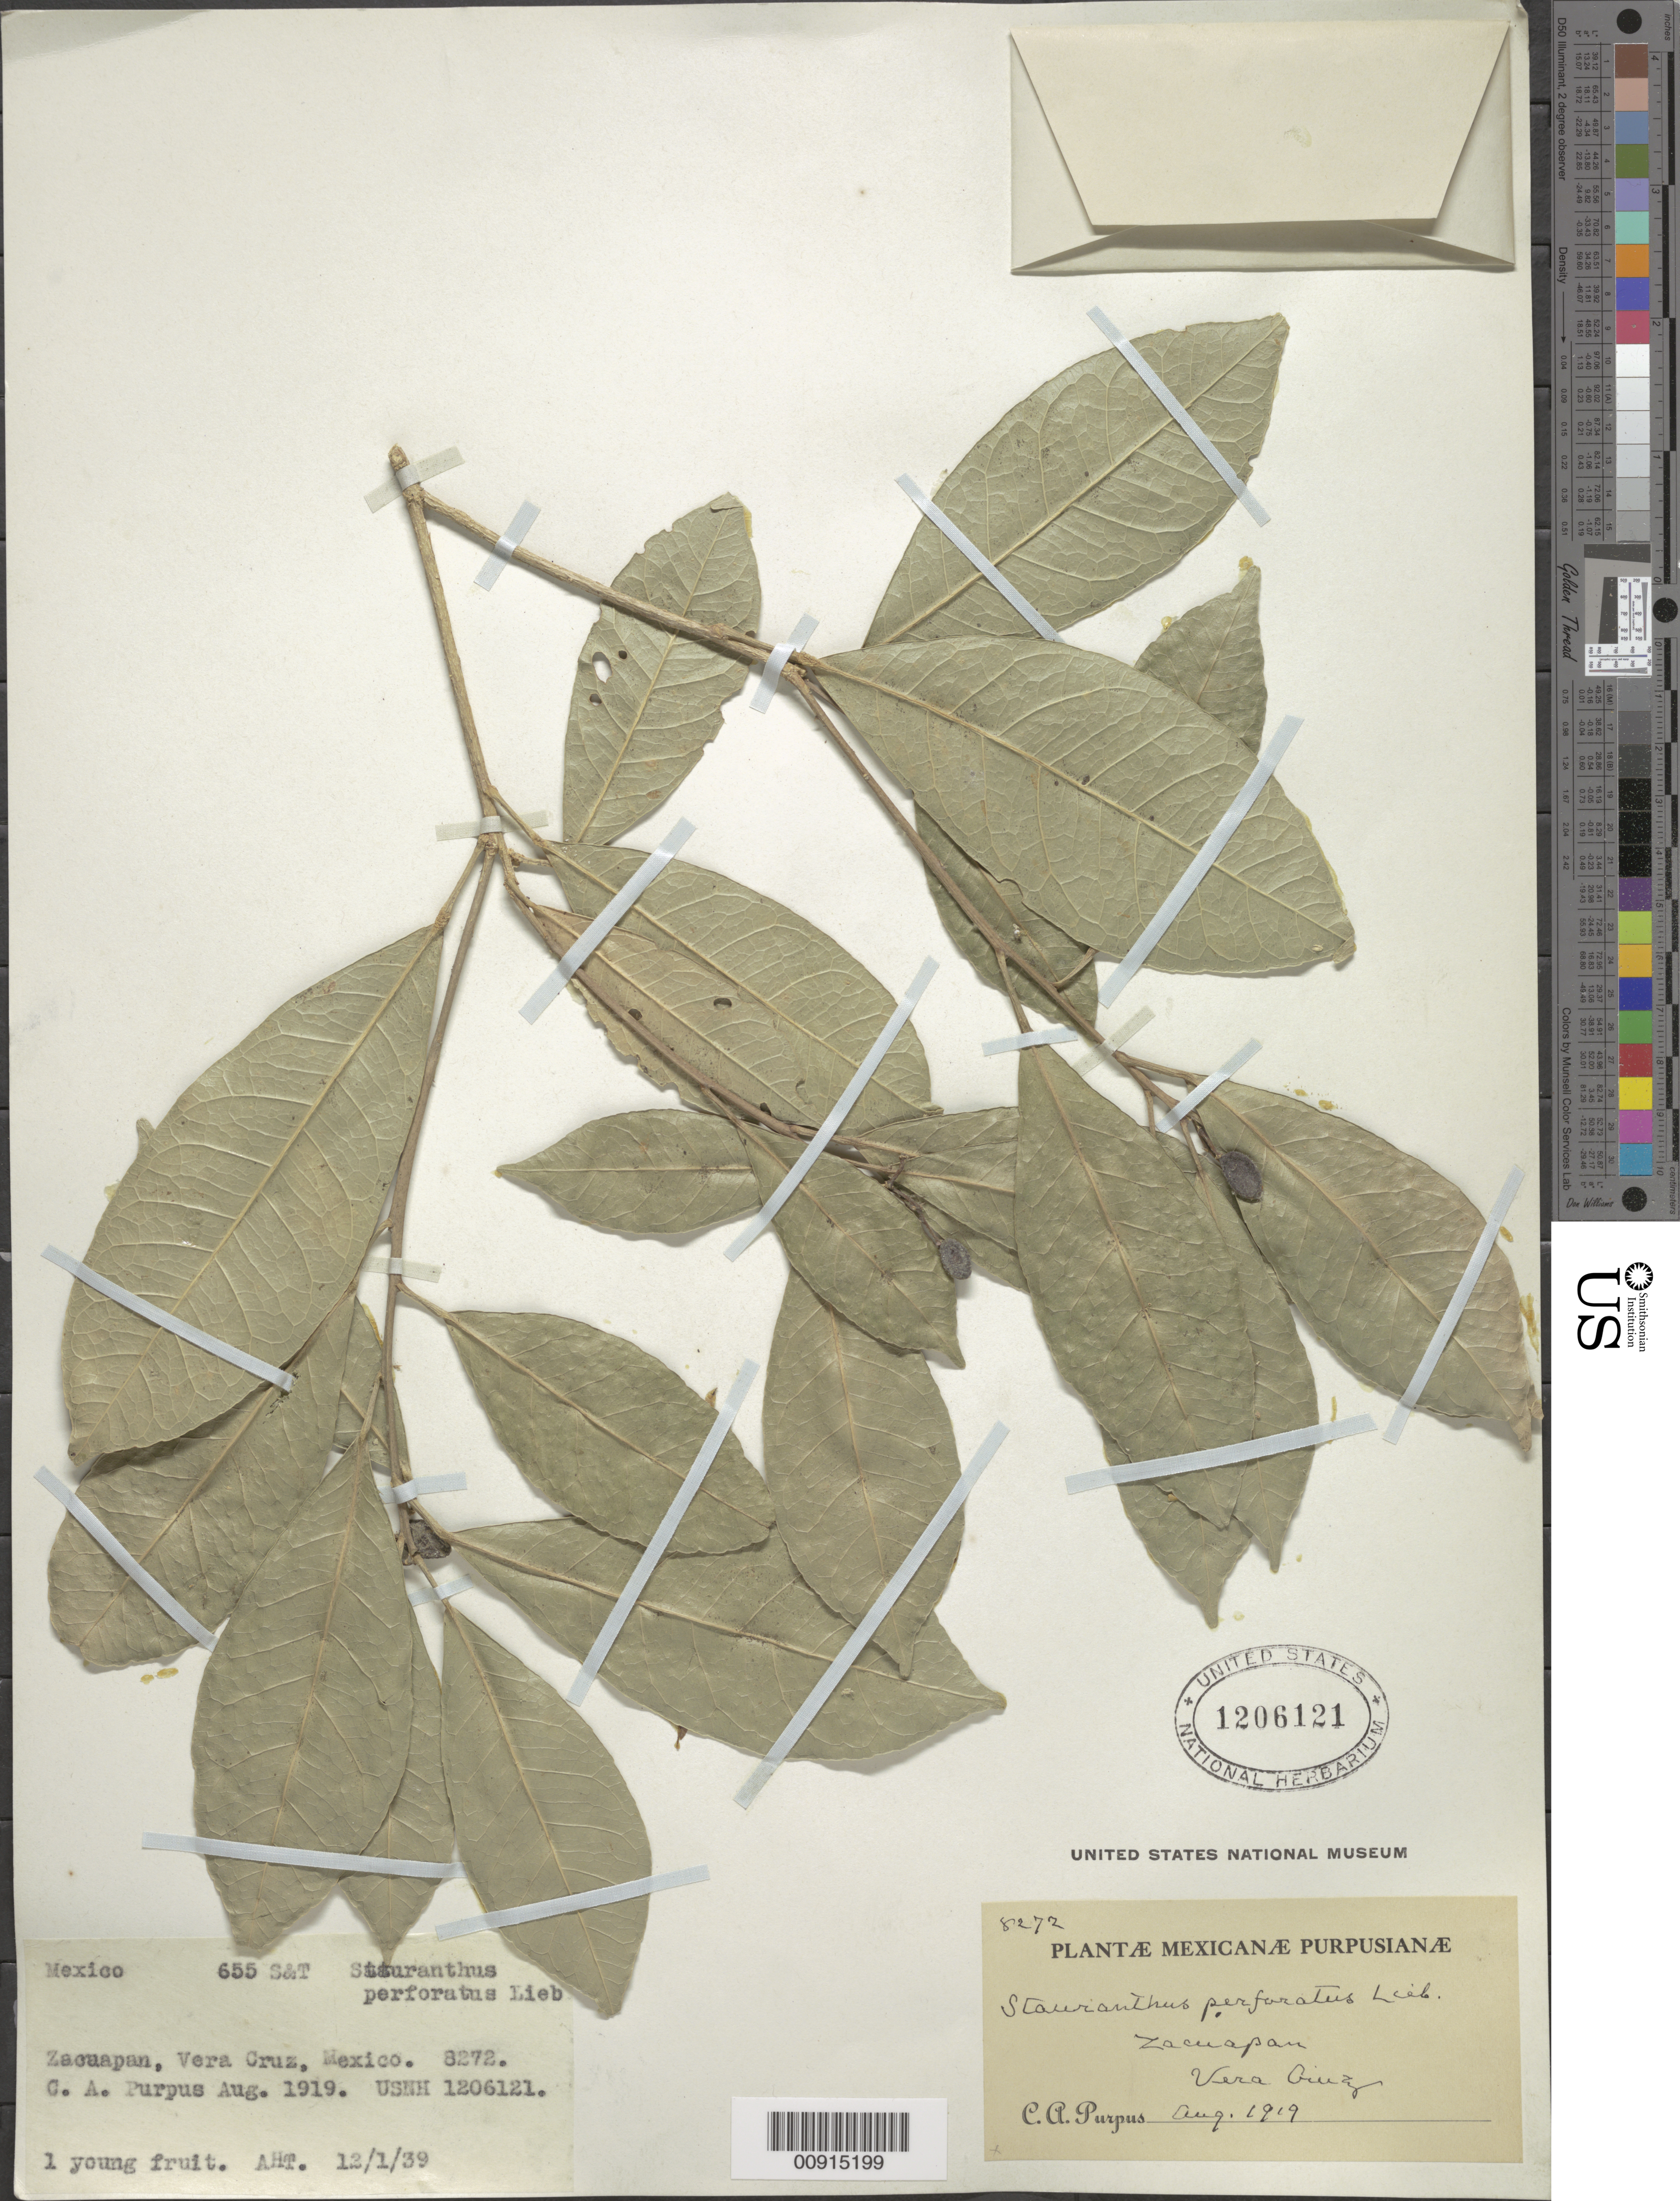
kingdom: Plantae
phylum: Tracheophyta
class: Magnoliopsida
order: Sapindales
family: Rutaceae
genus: Stauranthus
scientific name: Stauranthus perforatus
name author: Liebm.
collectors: C. A. Purpus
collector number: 8272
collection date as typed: Aug 1919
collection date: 1919-08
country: Mexico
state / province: Veracruz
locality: Zacuapan, Veracruz.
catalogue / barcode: US 1206121